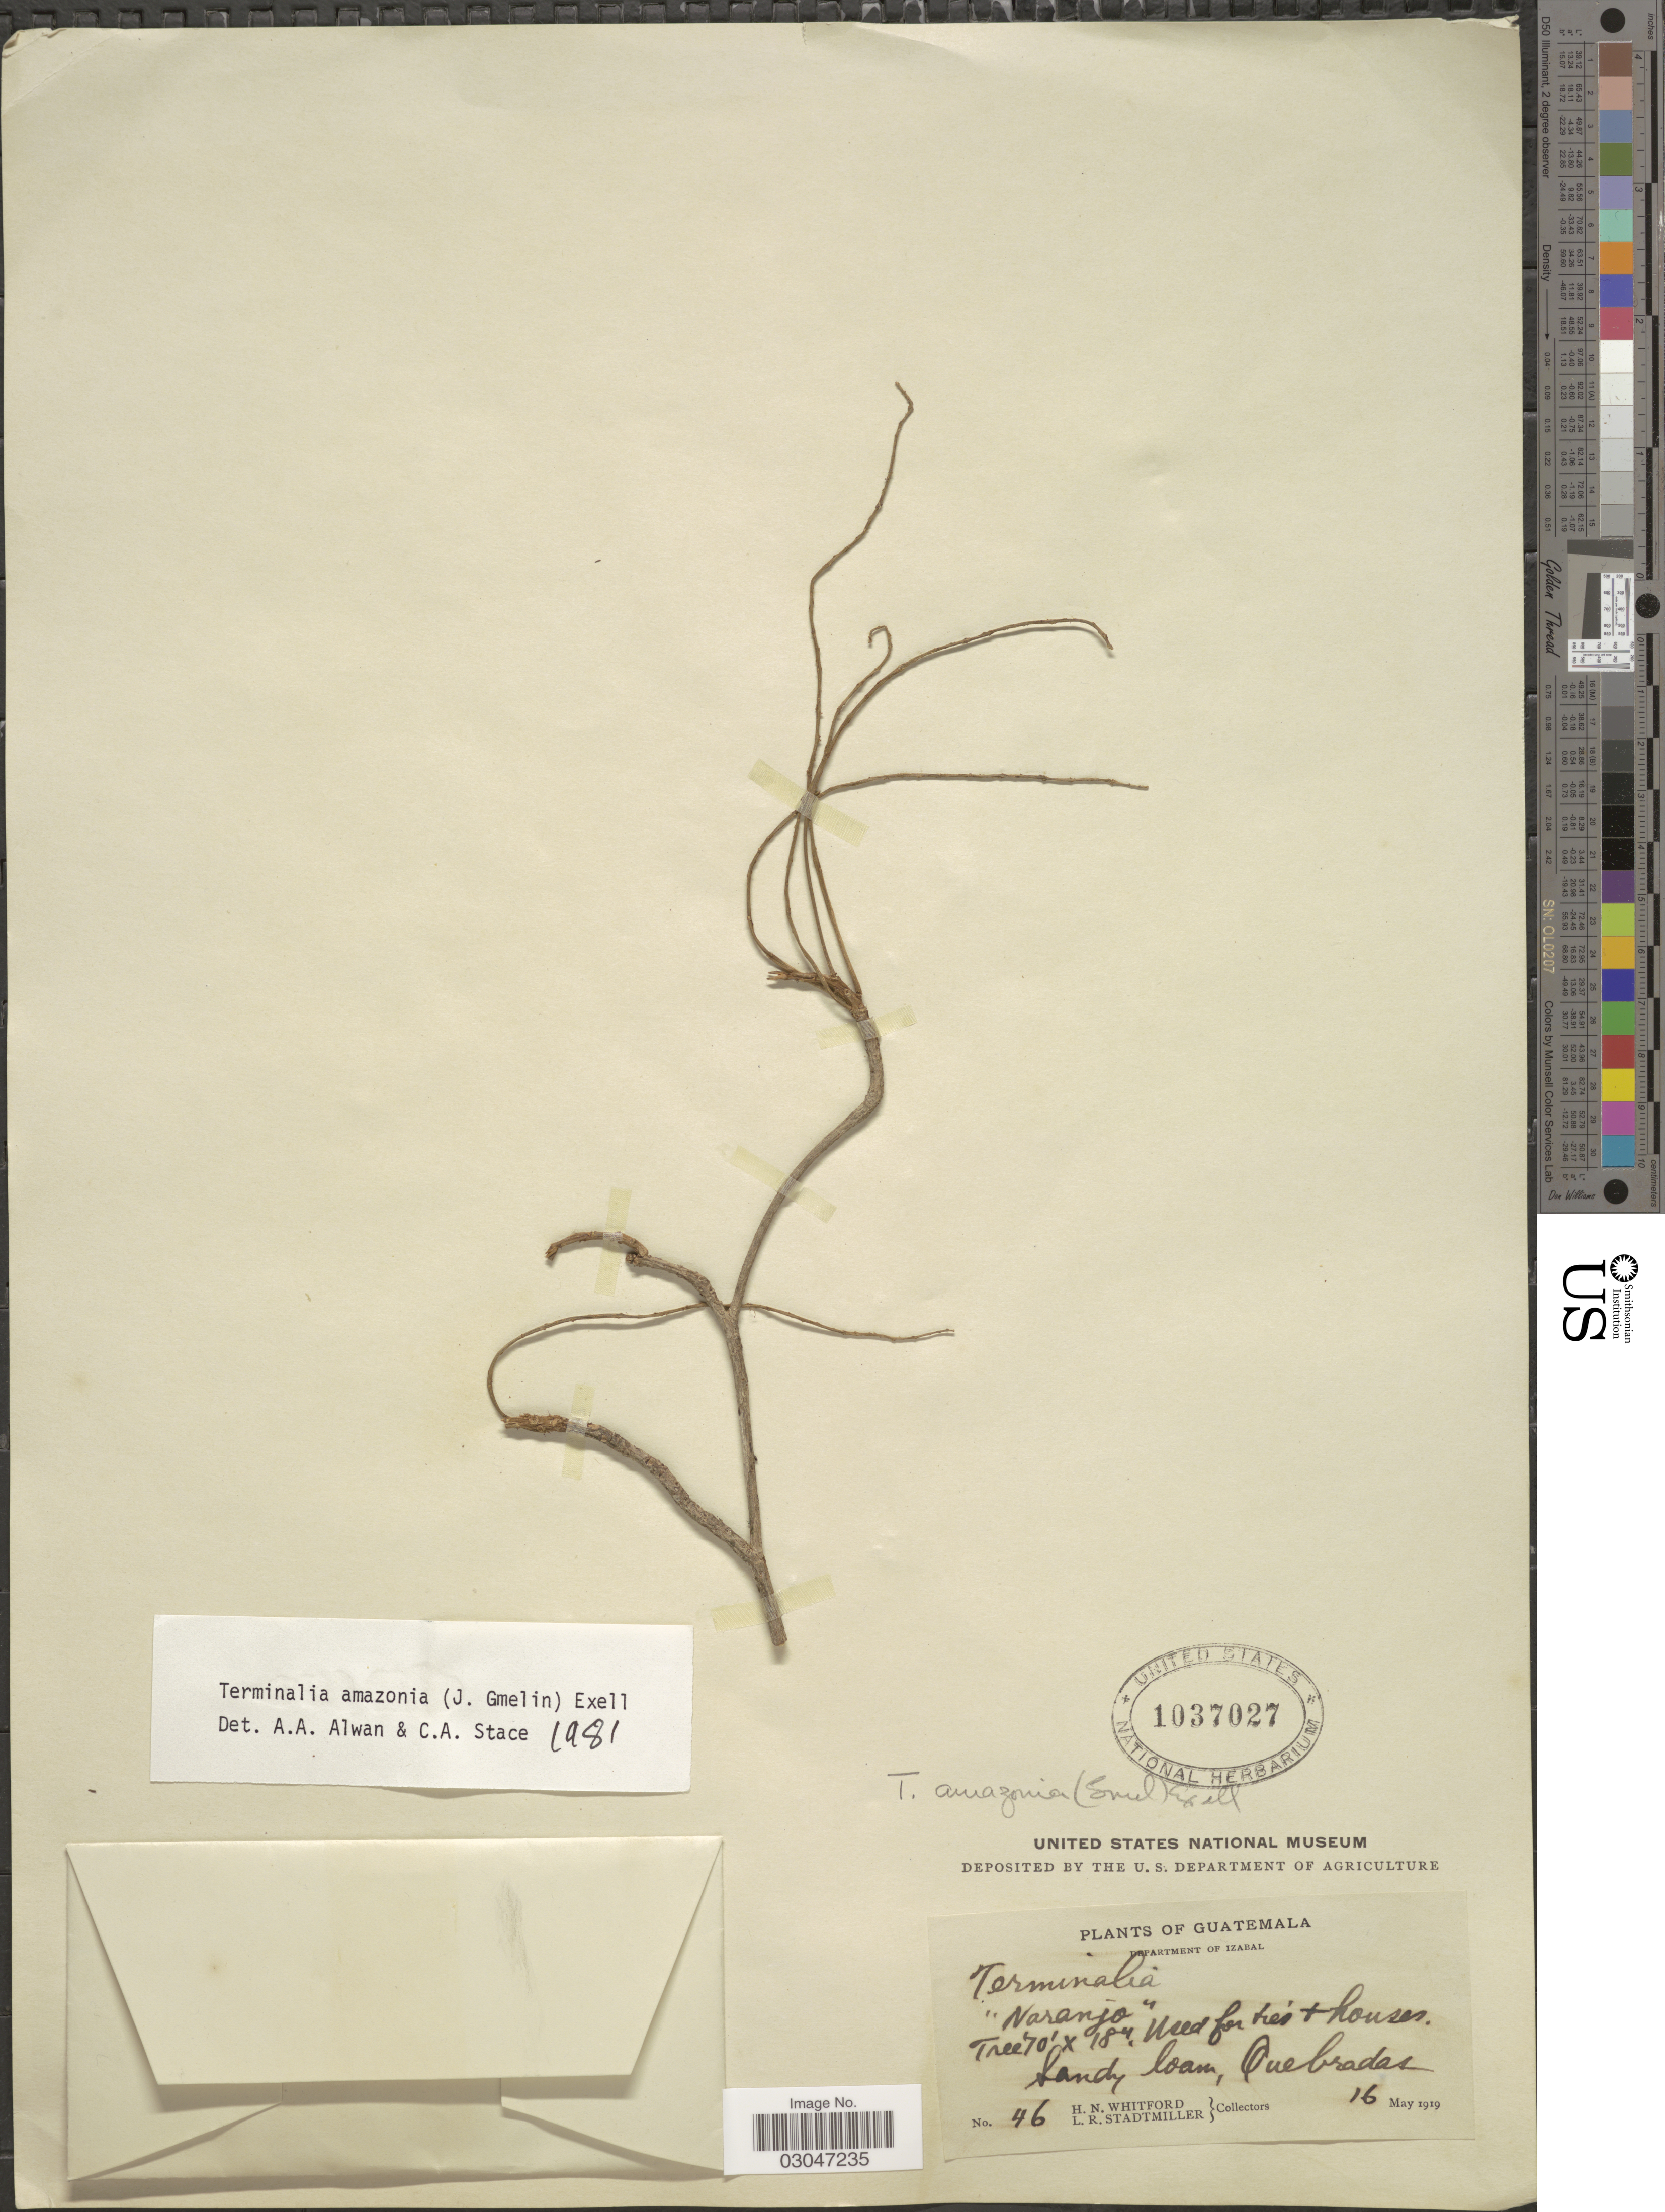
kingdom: Plantae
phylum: Tracheophyta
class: Magnoliopsida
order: Myrtales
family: Combretaceae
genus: Terminalia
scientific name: Terminalia amazonia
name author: (J.F. Gmel.) Exell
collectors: H. N. Whitford & L. Stadtmiller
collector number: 46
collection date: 1919-05-16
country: Guatemala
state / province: Izabal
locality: Department of Izabal, Sandy loam, Quebradas.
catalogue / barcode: US 1037027